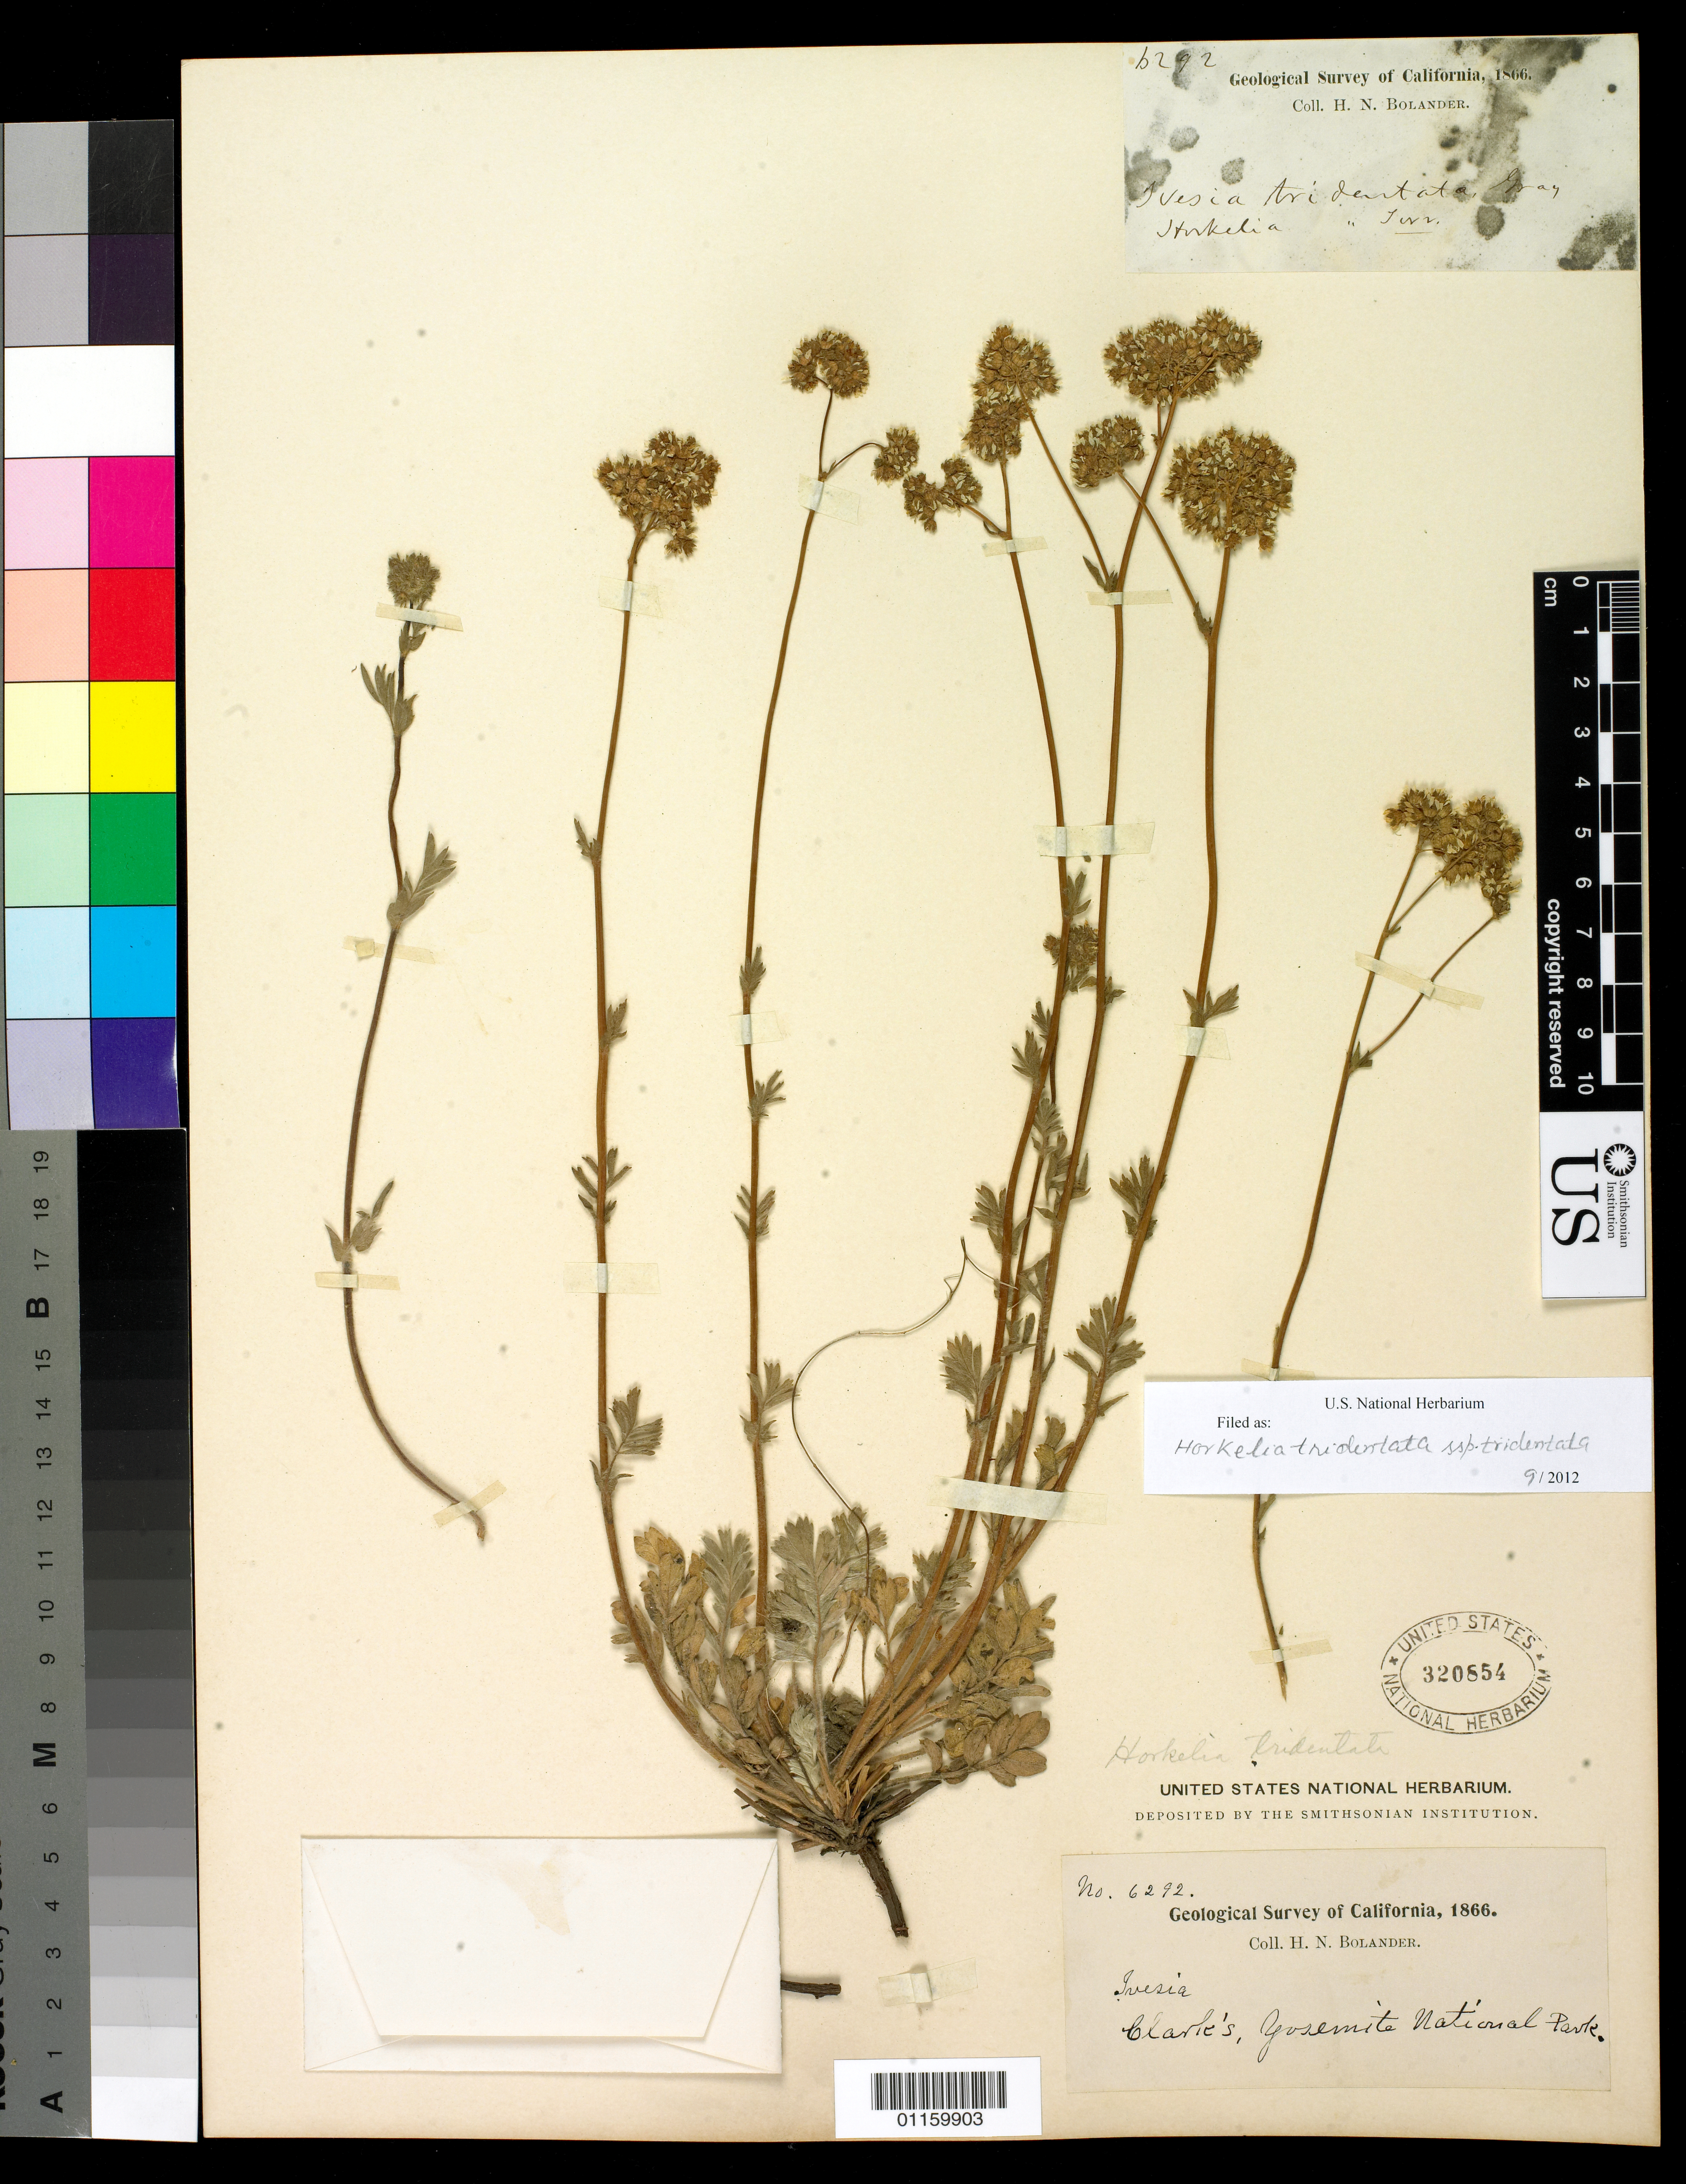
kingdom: Plantae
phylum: Tracheophyta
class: Magnoliopsida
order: Rosales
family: Rosaceae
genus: Potentilla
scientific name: Potentilla tilingii var. tilingii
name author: (Regel) Greene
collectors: H. Bolander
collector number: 6292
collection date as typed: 1866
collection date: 1866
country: United States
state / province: California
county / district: Mariposa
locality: Clark's, Yosemite National Park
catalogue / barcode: US 320854